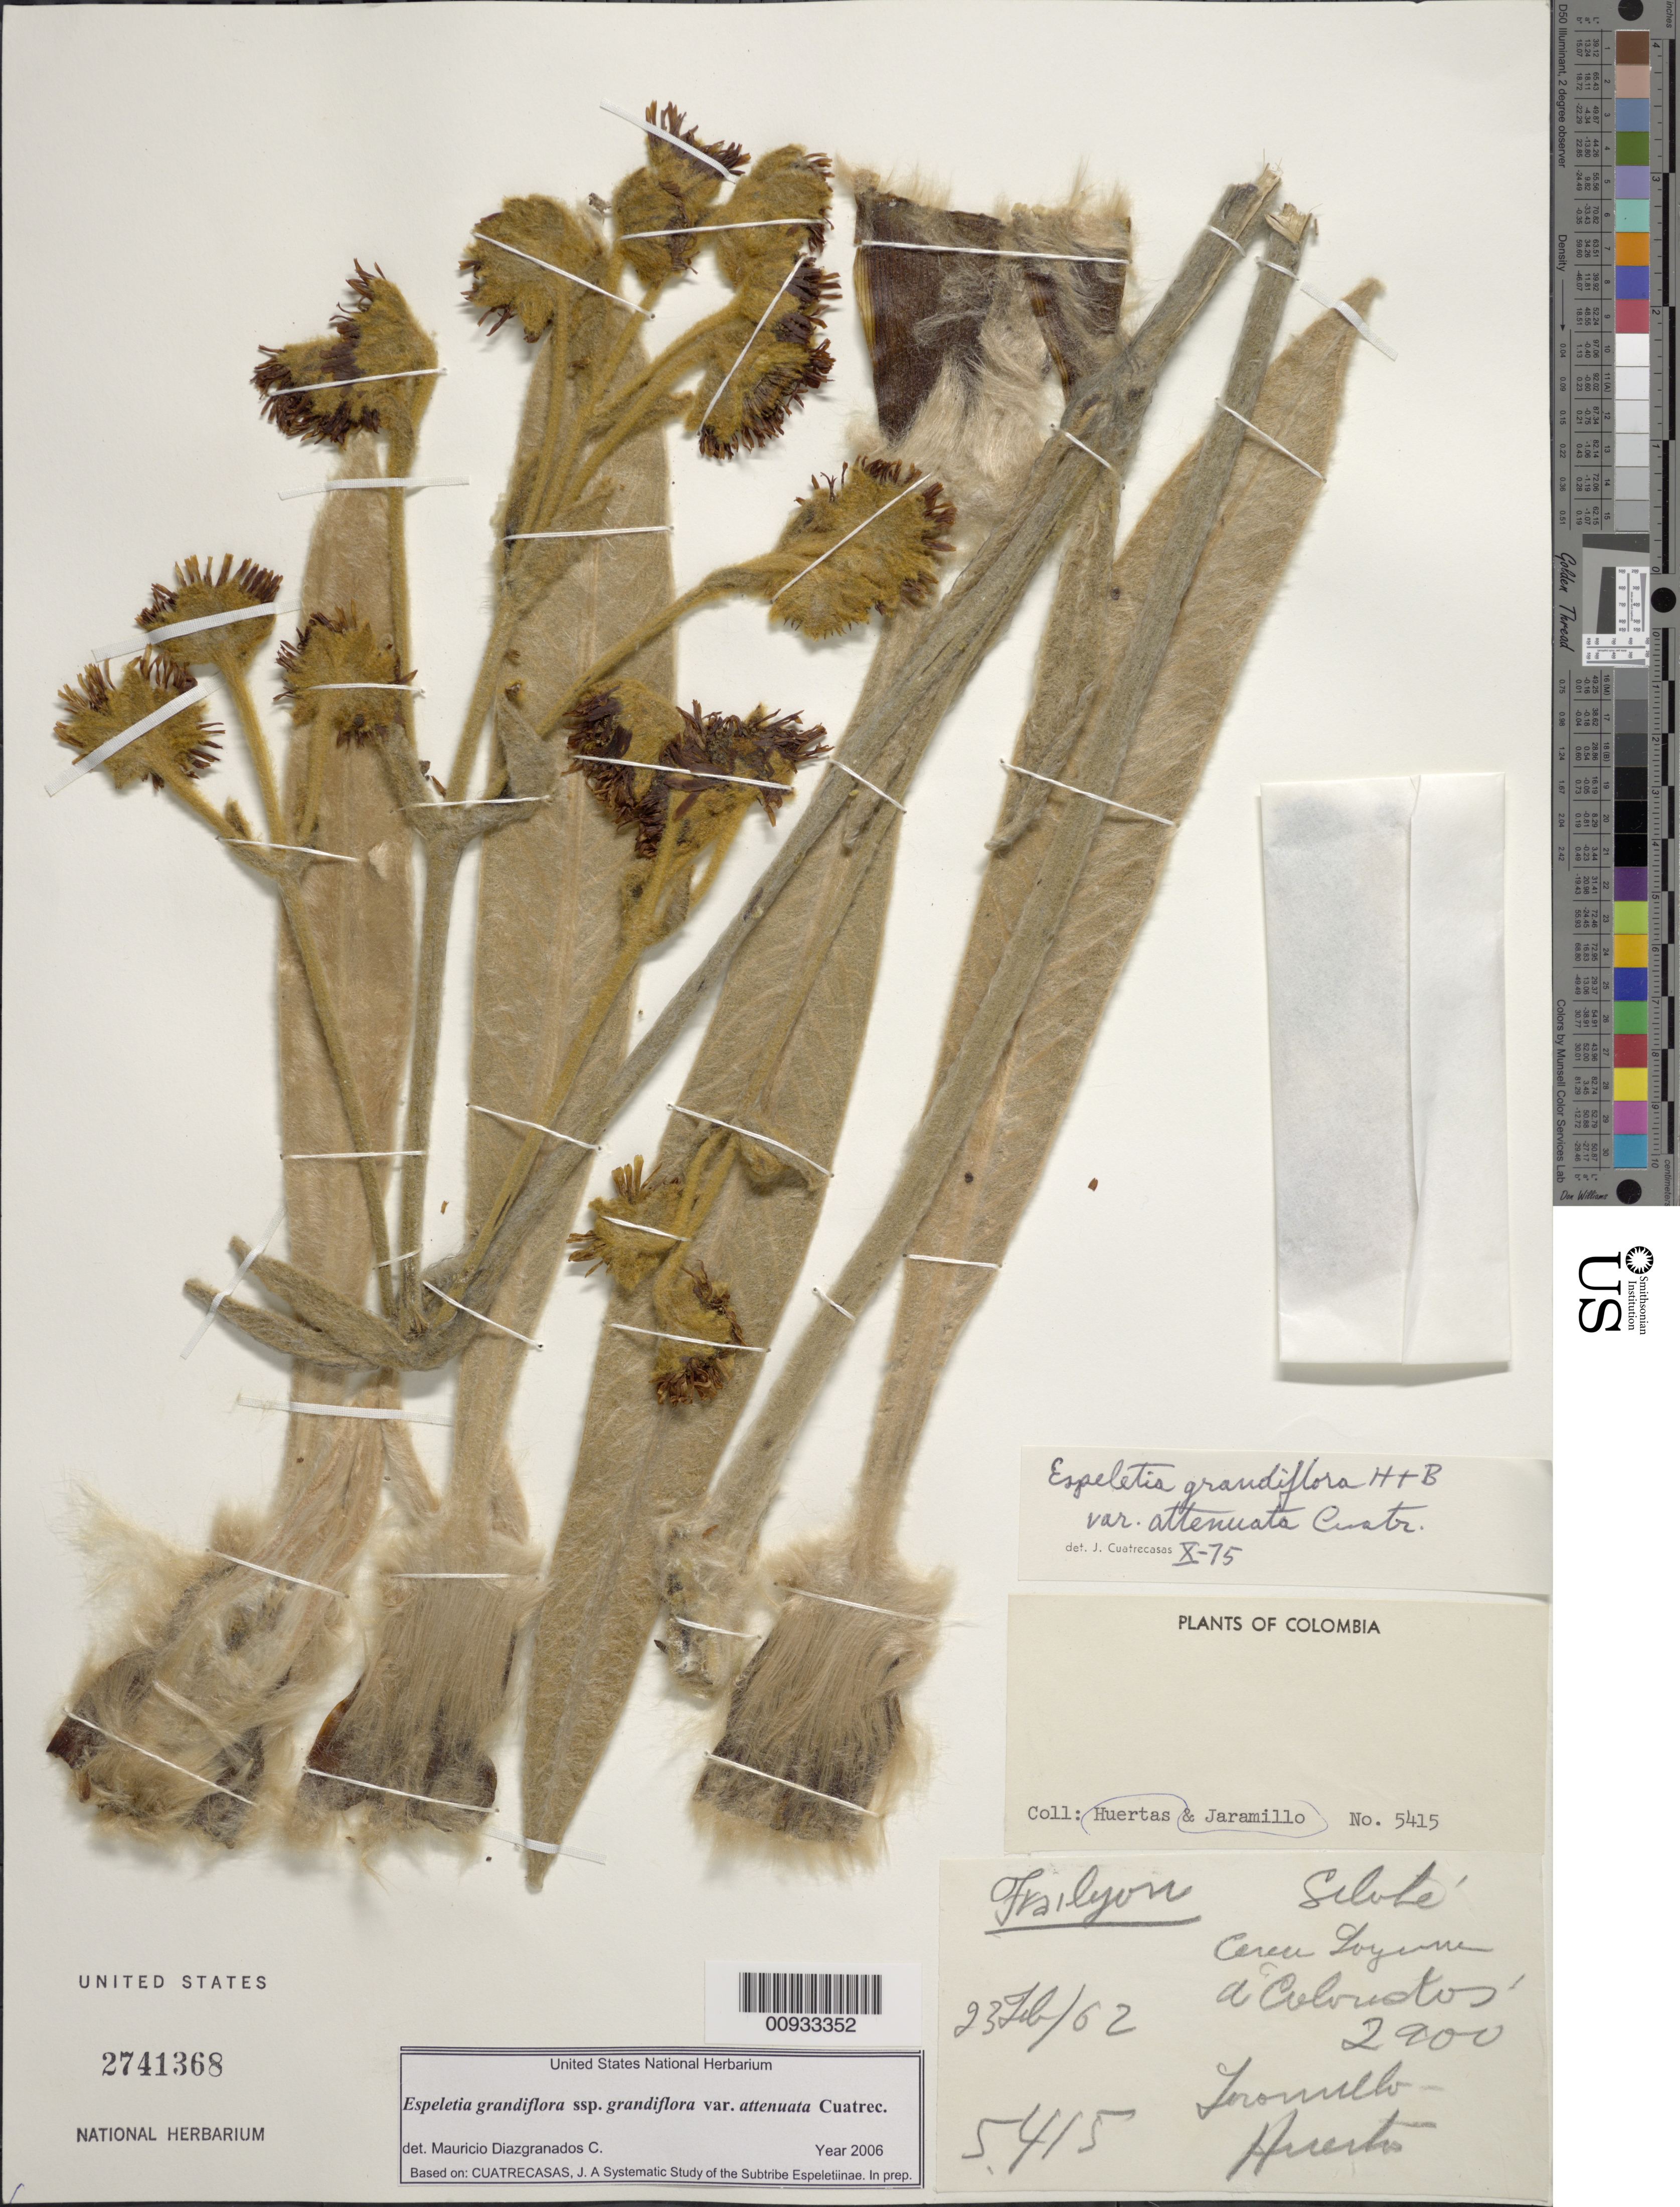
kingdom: Plantae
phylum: Tracheophyta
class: Magnoliopsida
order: Asterales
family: Asteraceae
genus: Espeletia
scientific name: Espeletia grandiflora var. attenuata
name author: Cuatrec.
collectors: R. Jaramillo M. & -- Huertas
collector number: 5415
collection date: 1962-07-23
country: Colombia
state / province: Cundinamarca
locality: Sibaté, cerca Laguna de Colorados.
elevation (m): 2900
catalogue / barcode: US 2741368